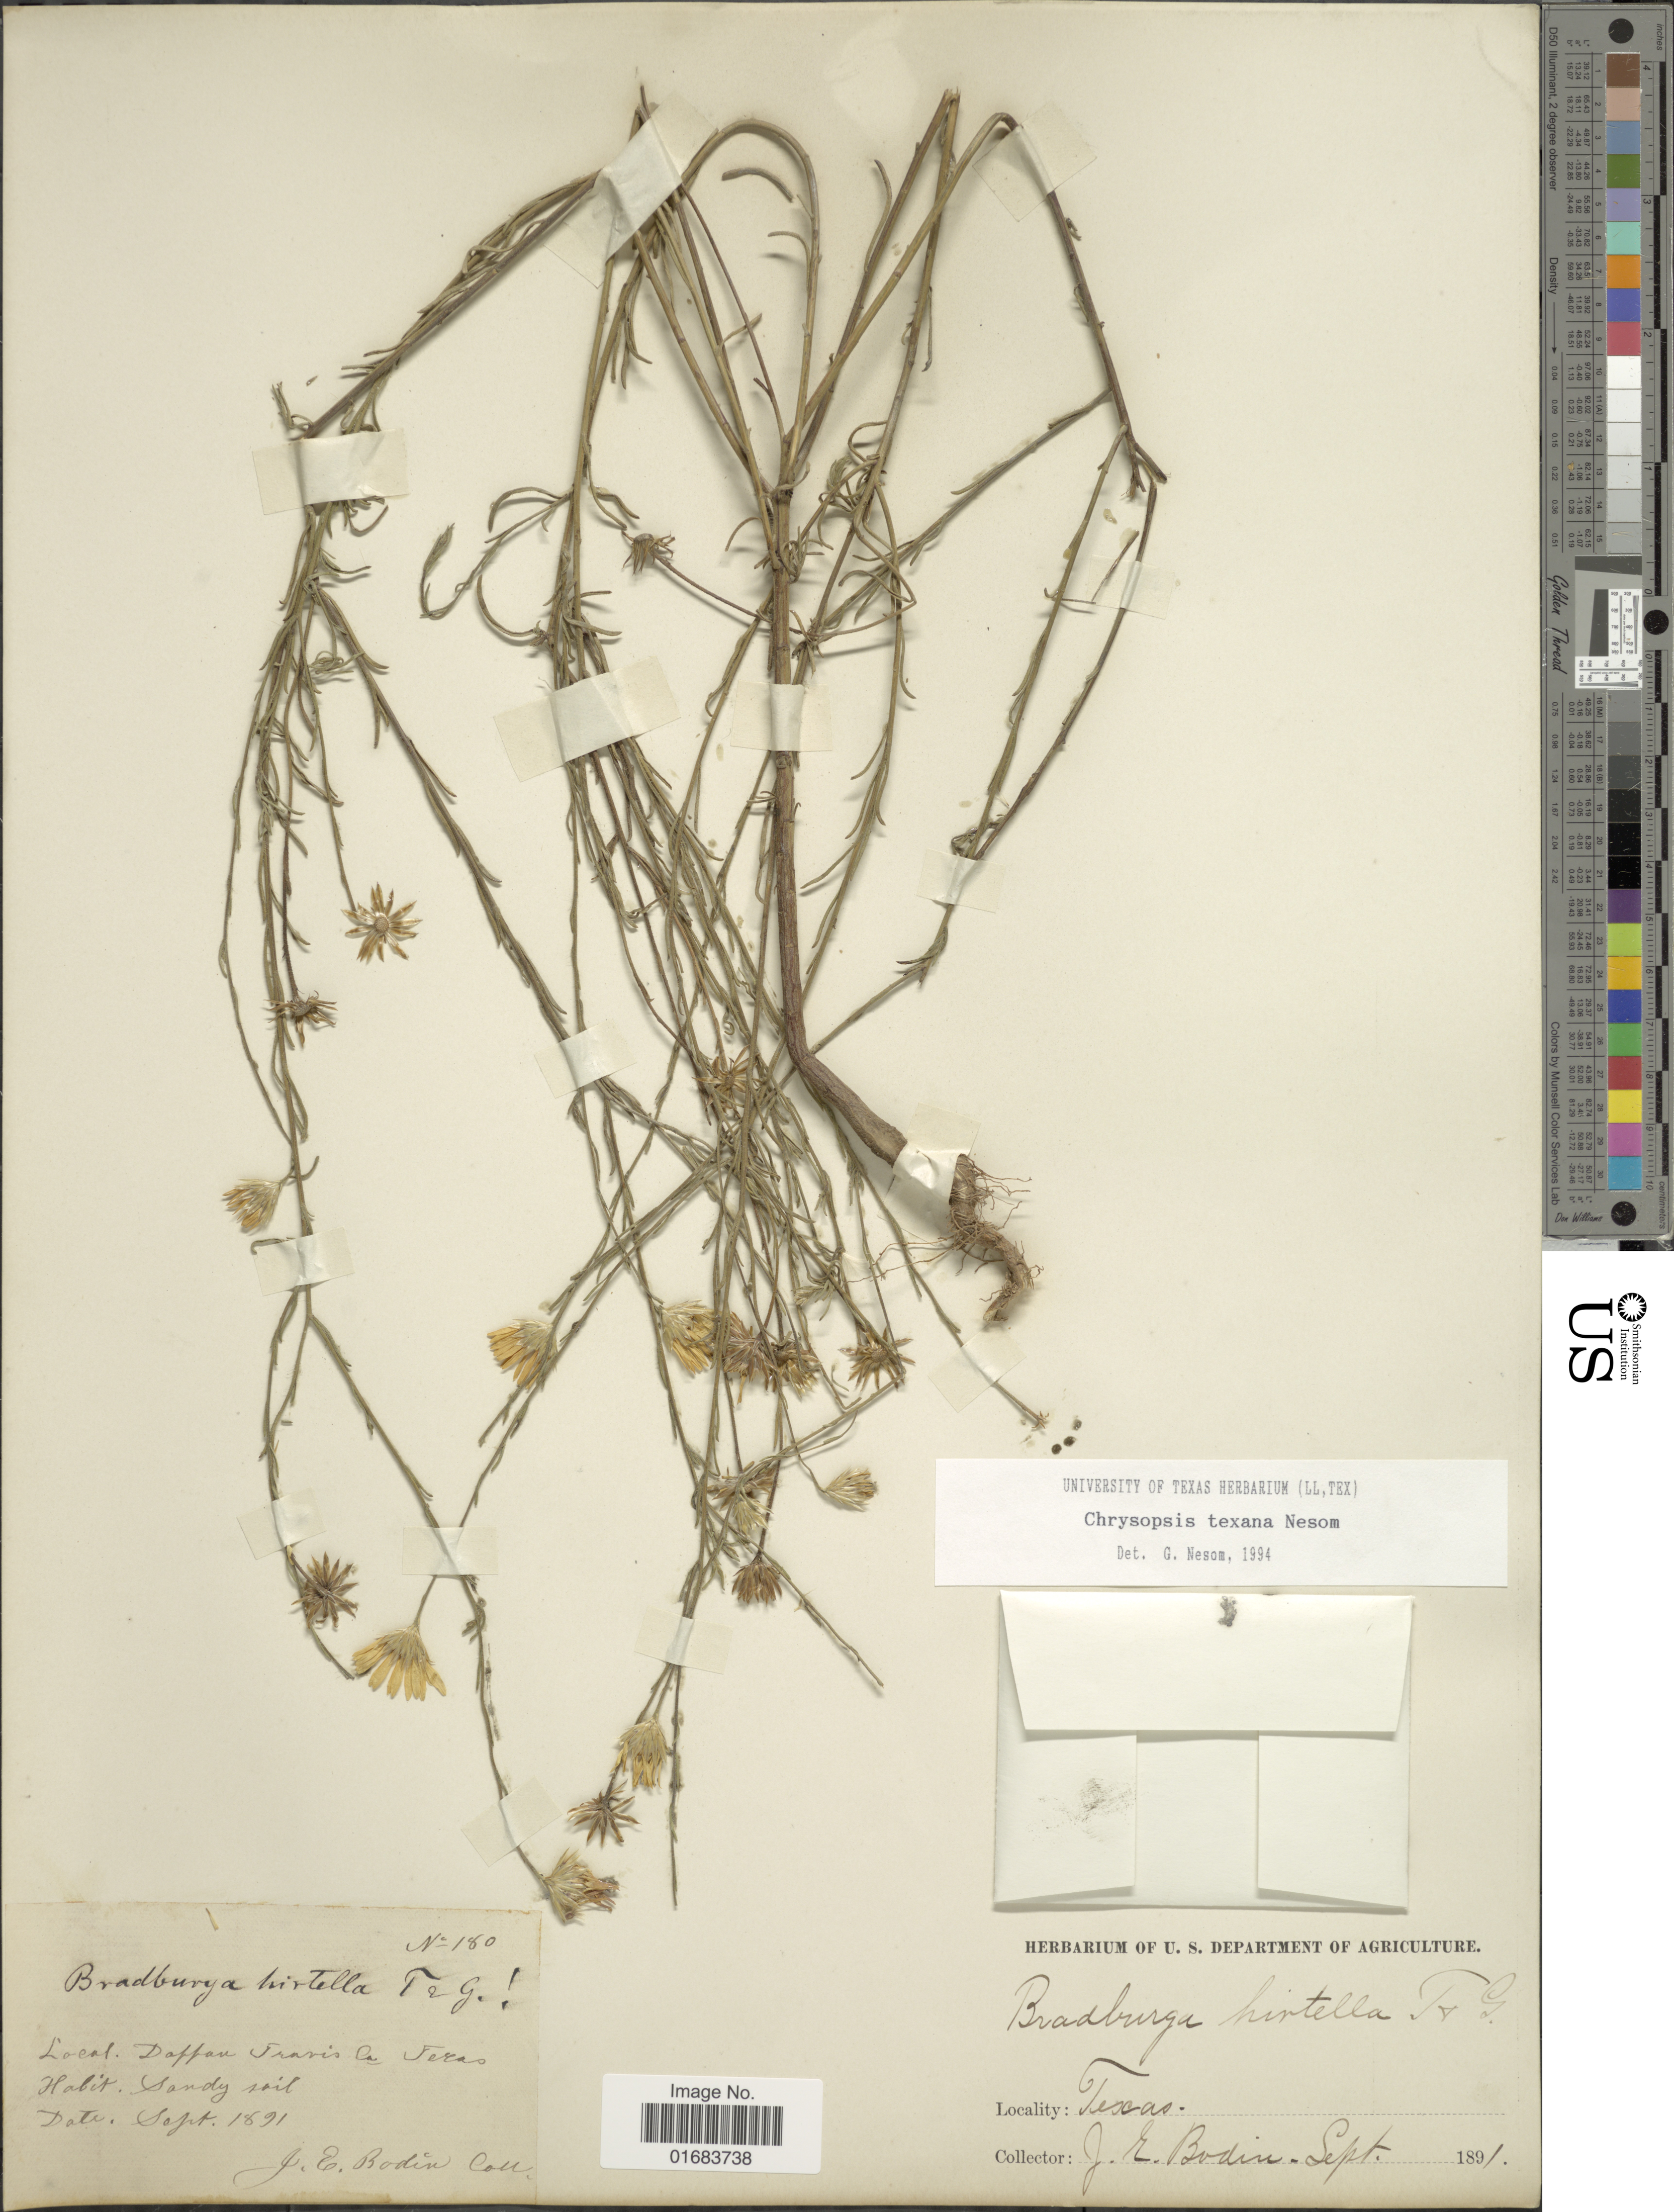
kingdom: Plantae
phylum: Tracheophyta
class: Magnoliopsida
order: Asterales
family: Asteraceae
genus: Chrysopsis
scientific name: Chrysopsis texana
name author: G.L. Nesom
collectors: J. E. Bodin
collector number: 180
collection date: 1891-09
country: United States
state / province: Texas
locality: Daffon Travis Co.